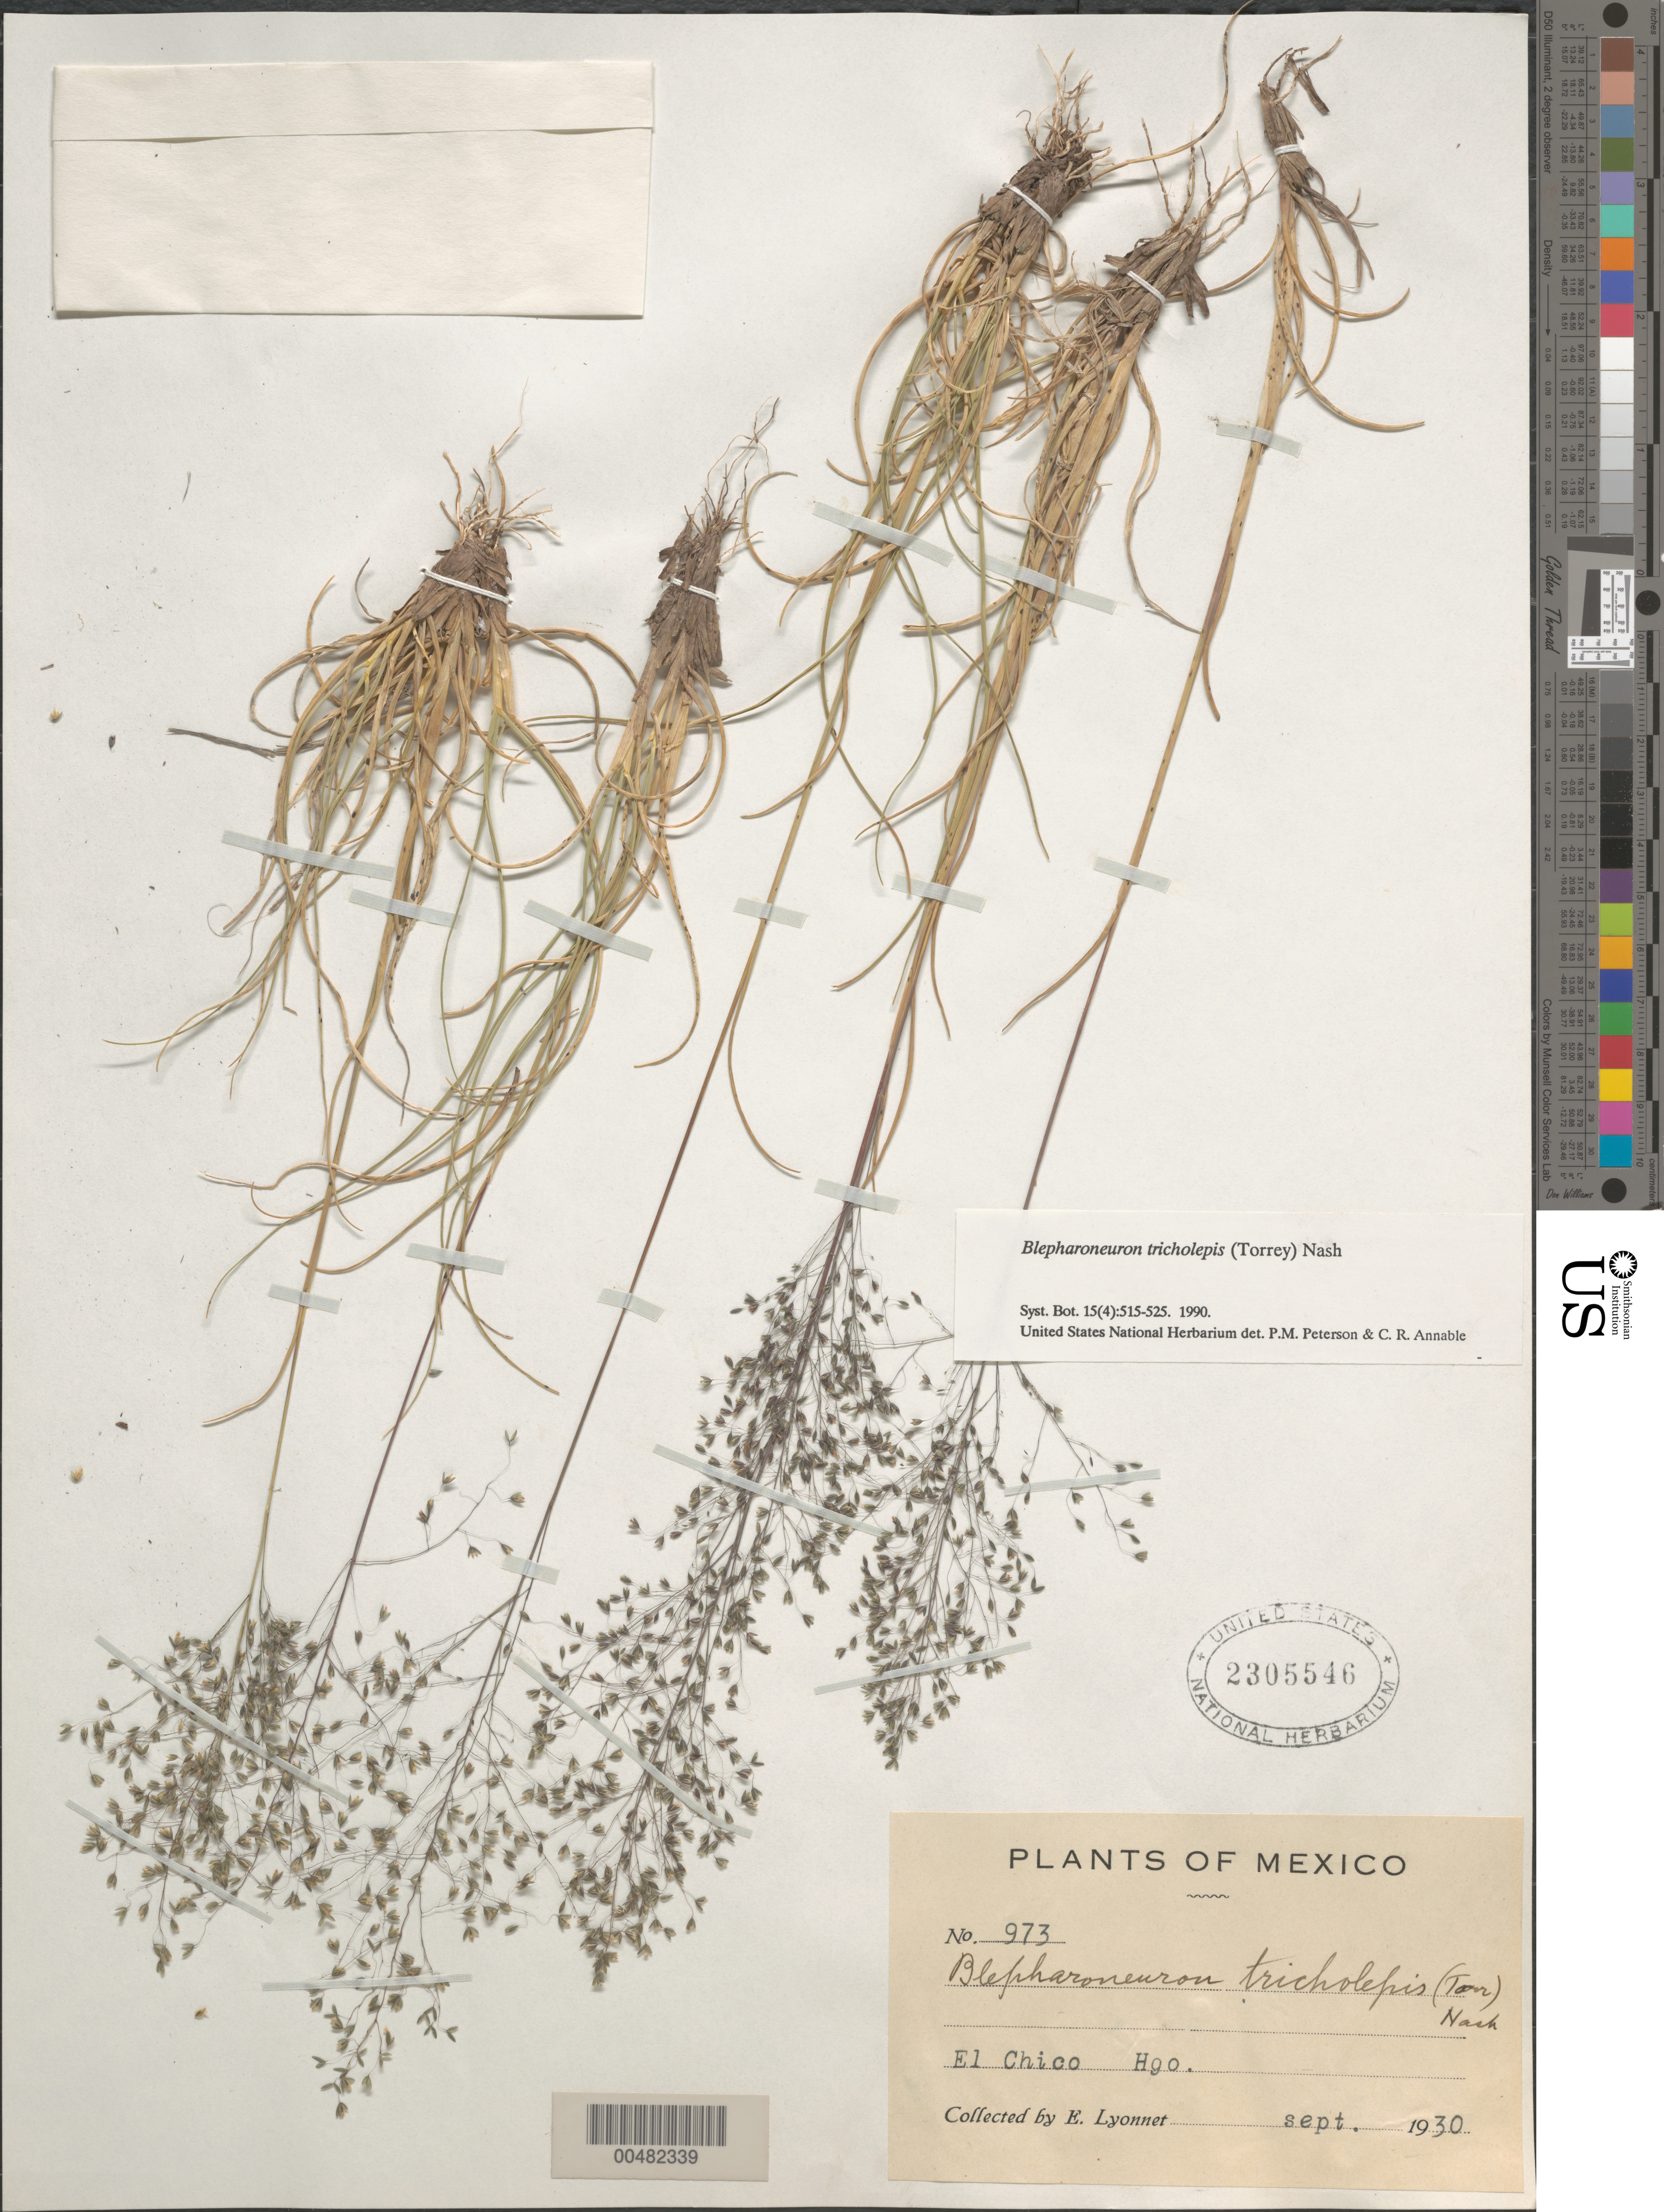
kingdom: Plantae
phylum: Tracheophyta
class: Liliopsida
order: Poales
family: Poaceae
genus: Blepharoneuron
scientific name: Blepharoneuron tricholepis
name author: (Torr.) Nash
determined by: Peterson, P. M.; Annable, C. R.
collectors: Bro. E. Lyonnet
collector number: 973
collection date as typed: Sep 1930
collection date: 1930-09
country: Mexico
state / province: Hidalgo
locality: El Chico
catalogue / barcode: US 2305546